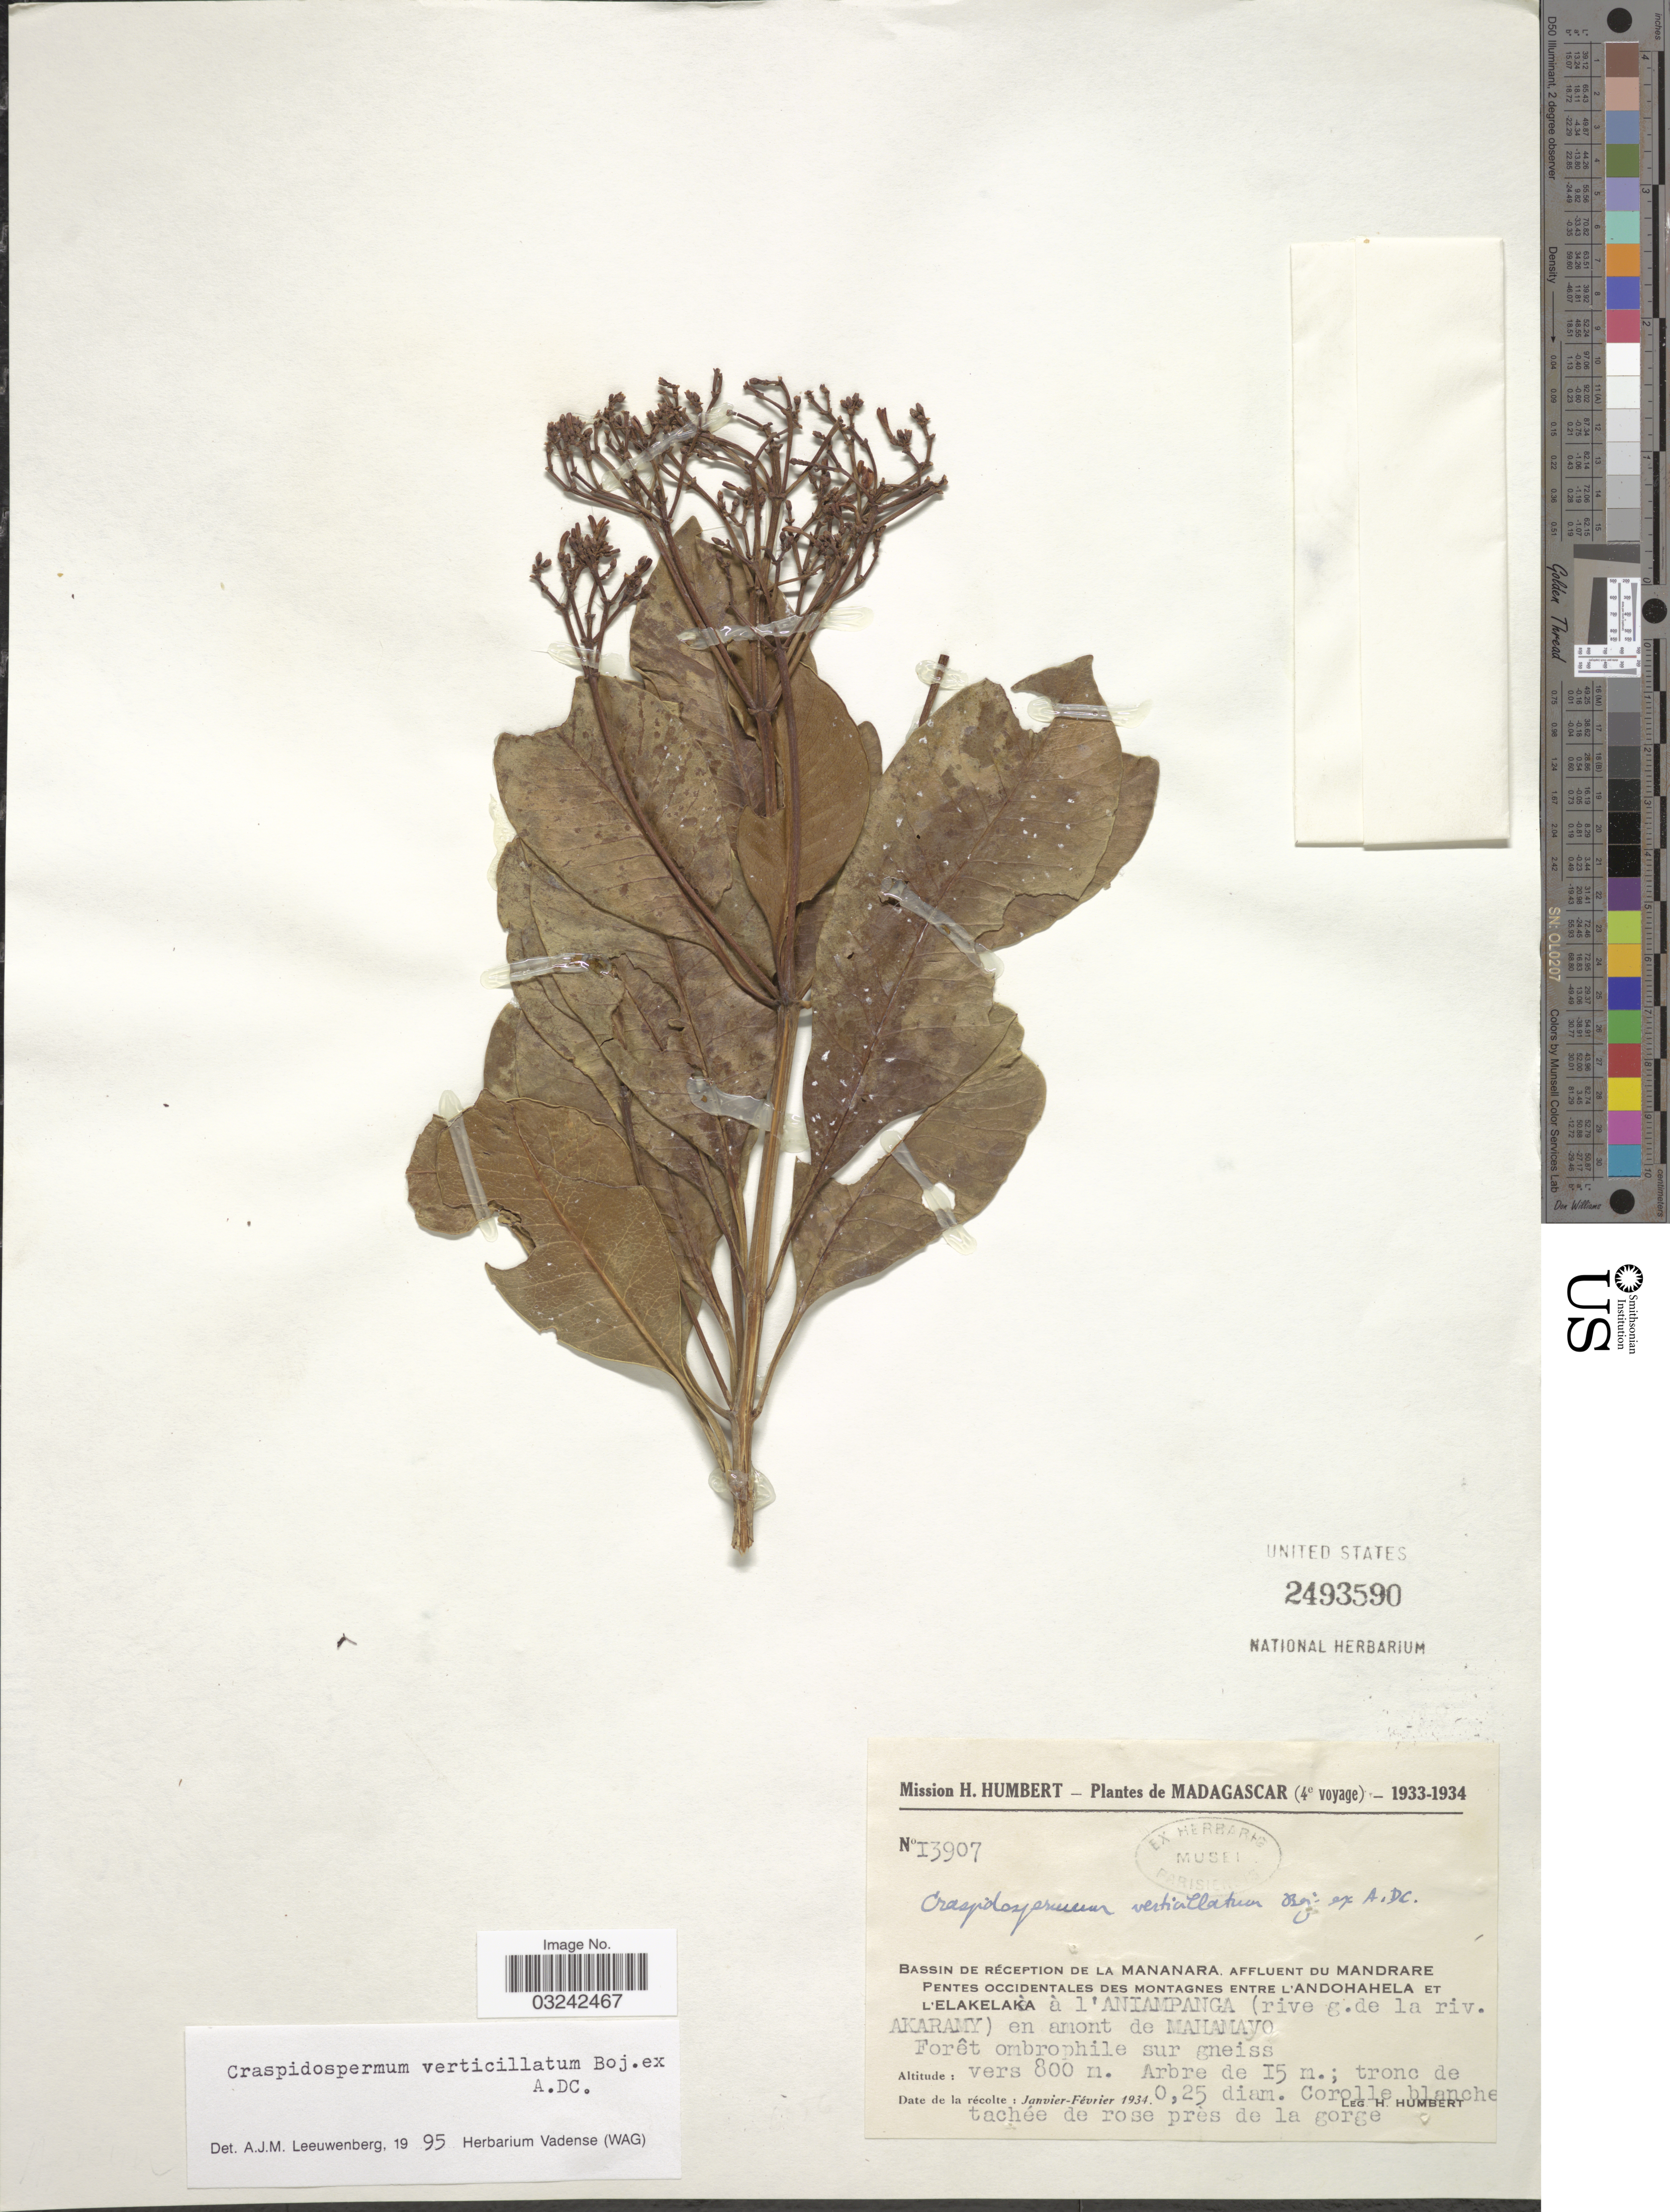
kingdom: Plantae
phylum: Tracheophyta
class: Magnoliopsida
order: Gentianales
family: Apocynaceae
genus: Craspidospermum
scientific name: Craspidospermum verticillatum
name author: Bojer ex A. DC.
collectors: H. Humbert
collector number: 13907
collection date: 1934-01/1934-02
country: Madagascar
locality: Bassin de Réception de la Mananara, affluent du Mandrare Pentes occidentales des montagnes entre l'Andohahela et l'Elakelaka à l'Aniampanga (rive g. de la riv. Akaramy) en amont de Mahamayo.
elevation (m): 800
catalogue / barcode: US 2493590